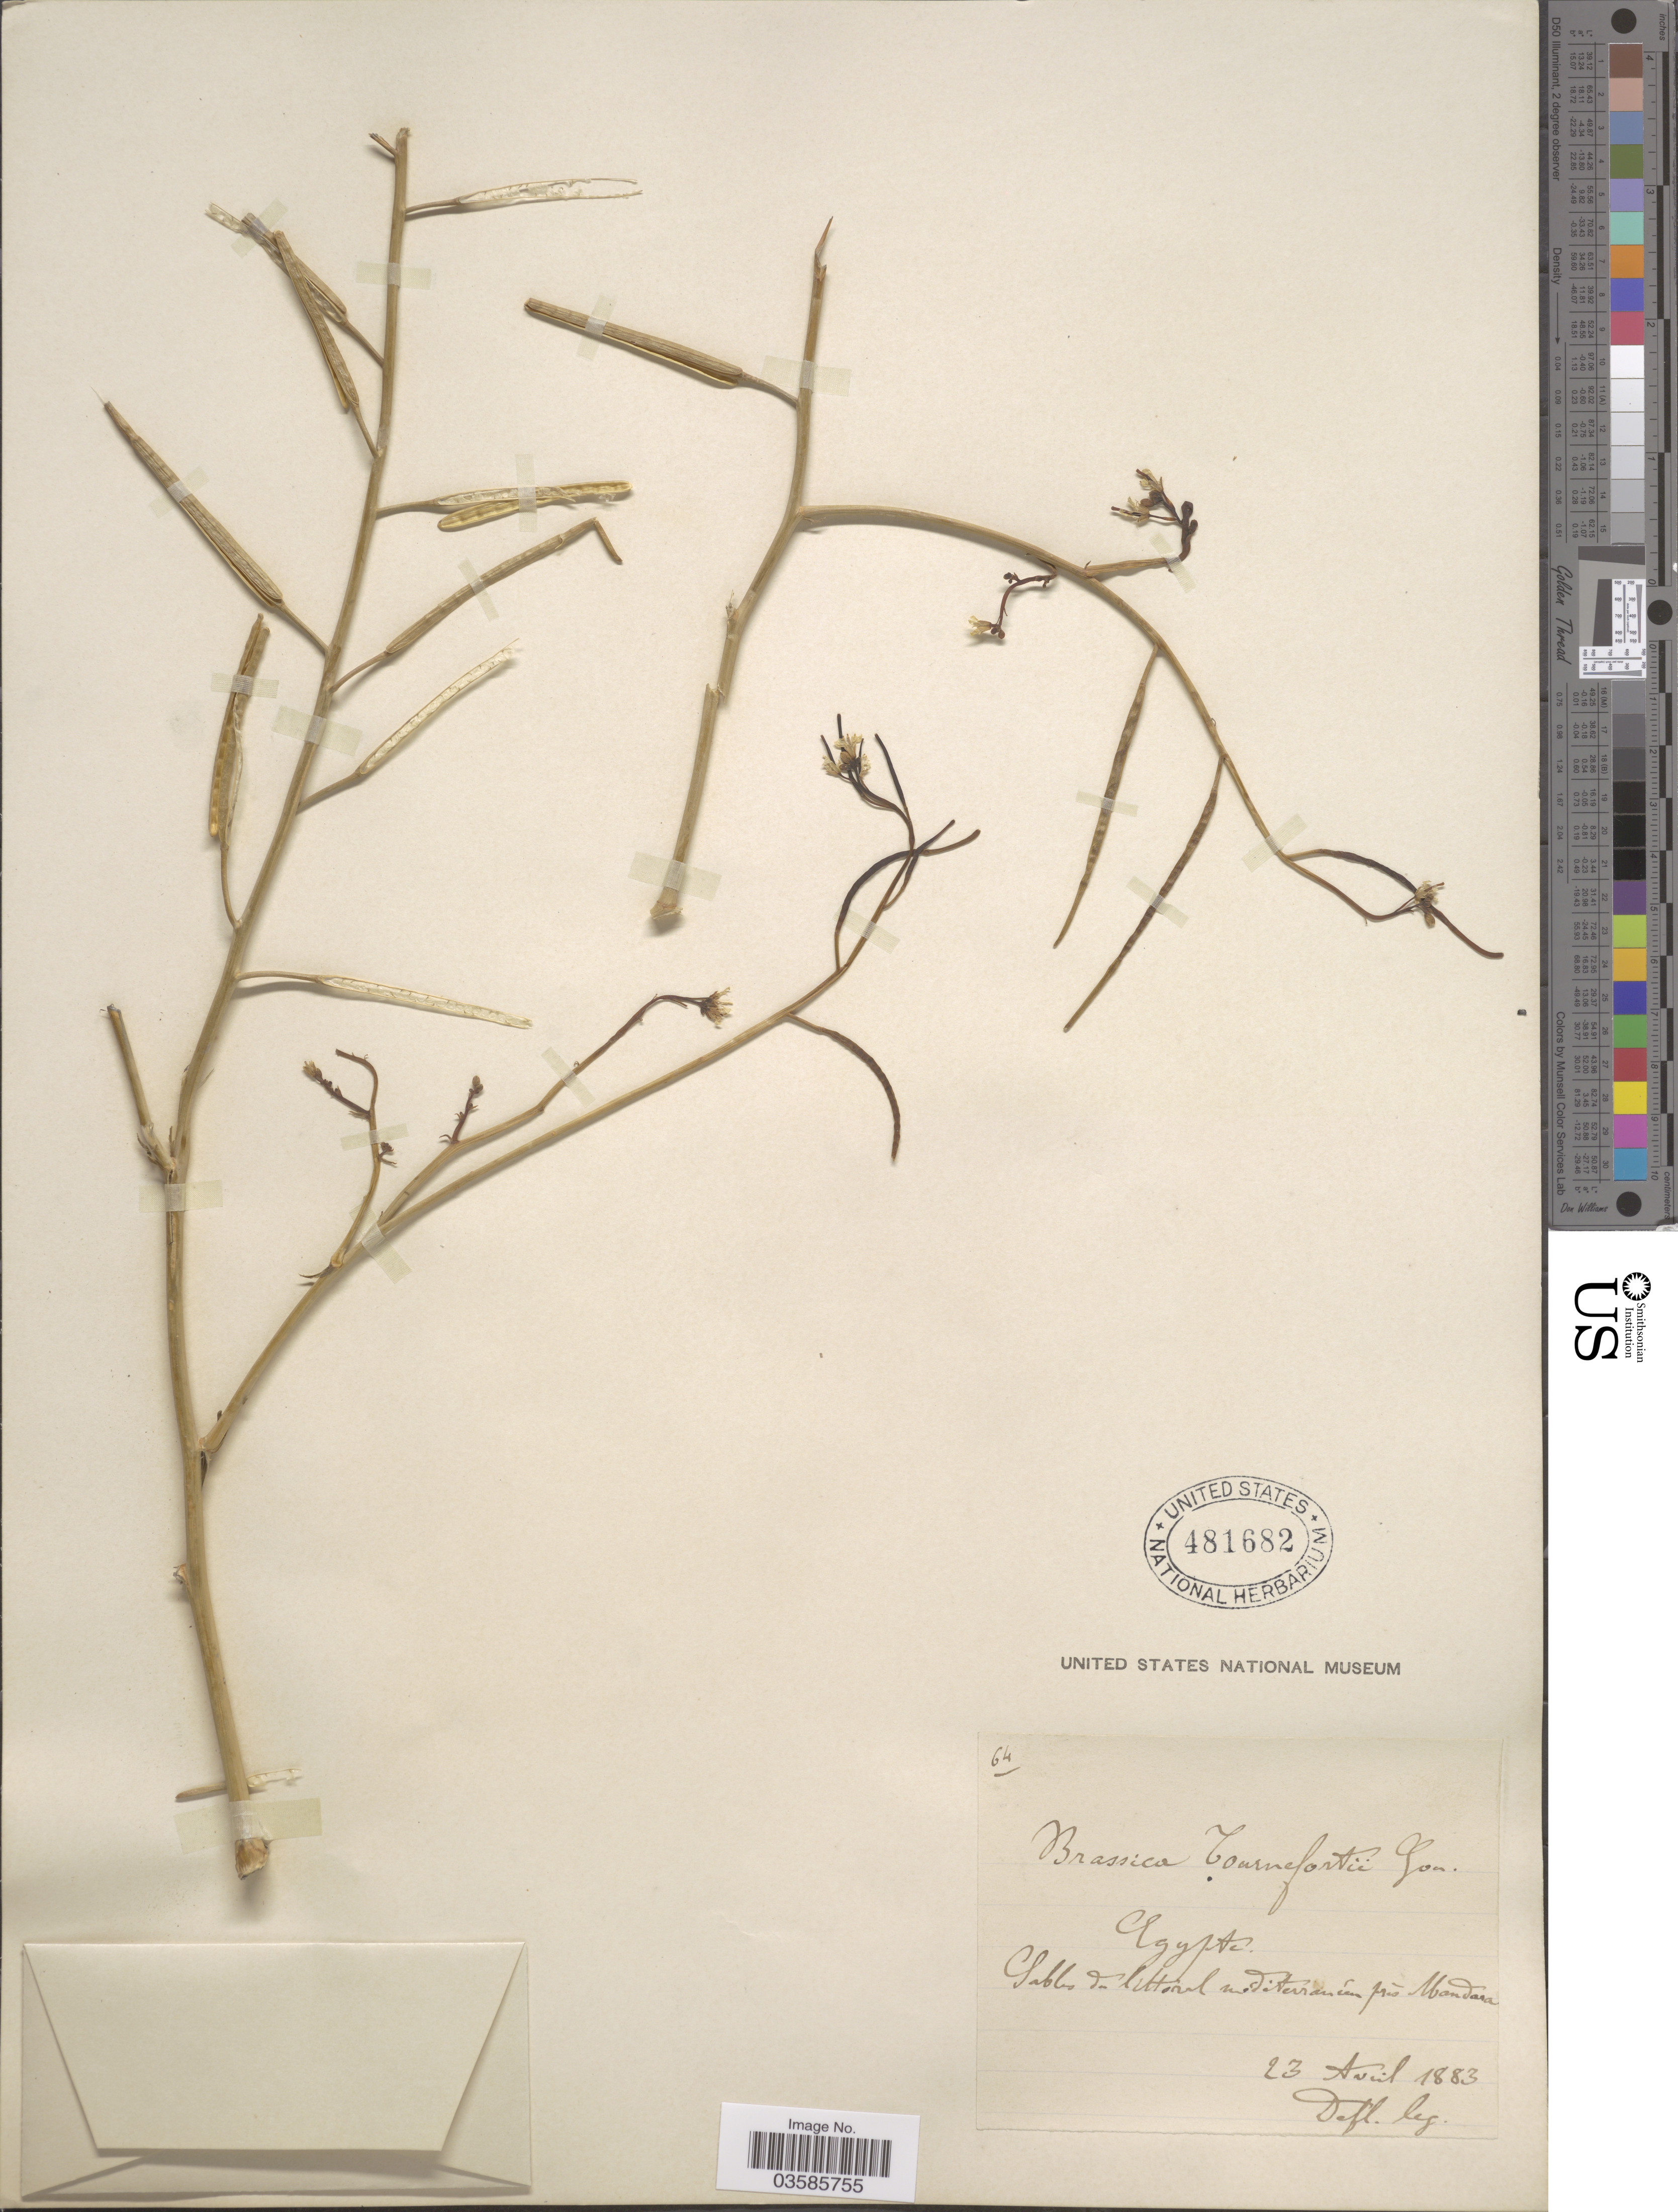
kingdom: Plantae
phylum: Tracheophyta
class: Magnoliopsida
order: Brassicales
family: Brassicaceae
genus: Brassica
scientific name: Brassica tournefortii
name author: Gouan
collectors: Defl.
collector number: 64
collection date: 1883-04-23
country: Egypt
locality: Sables du littoral mediterranean près Mandara.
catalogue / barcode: US 481682